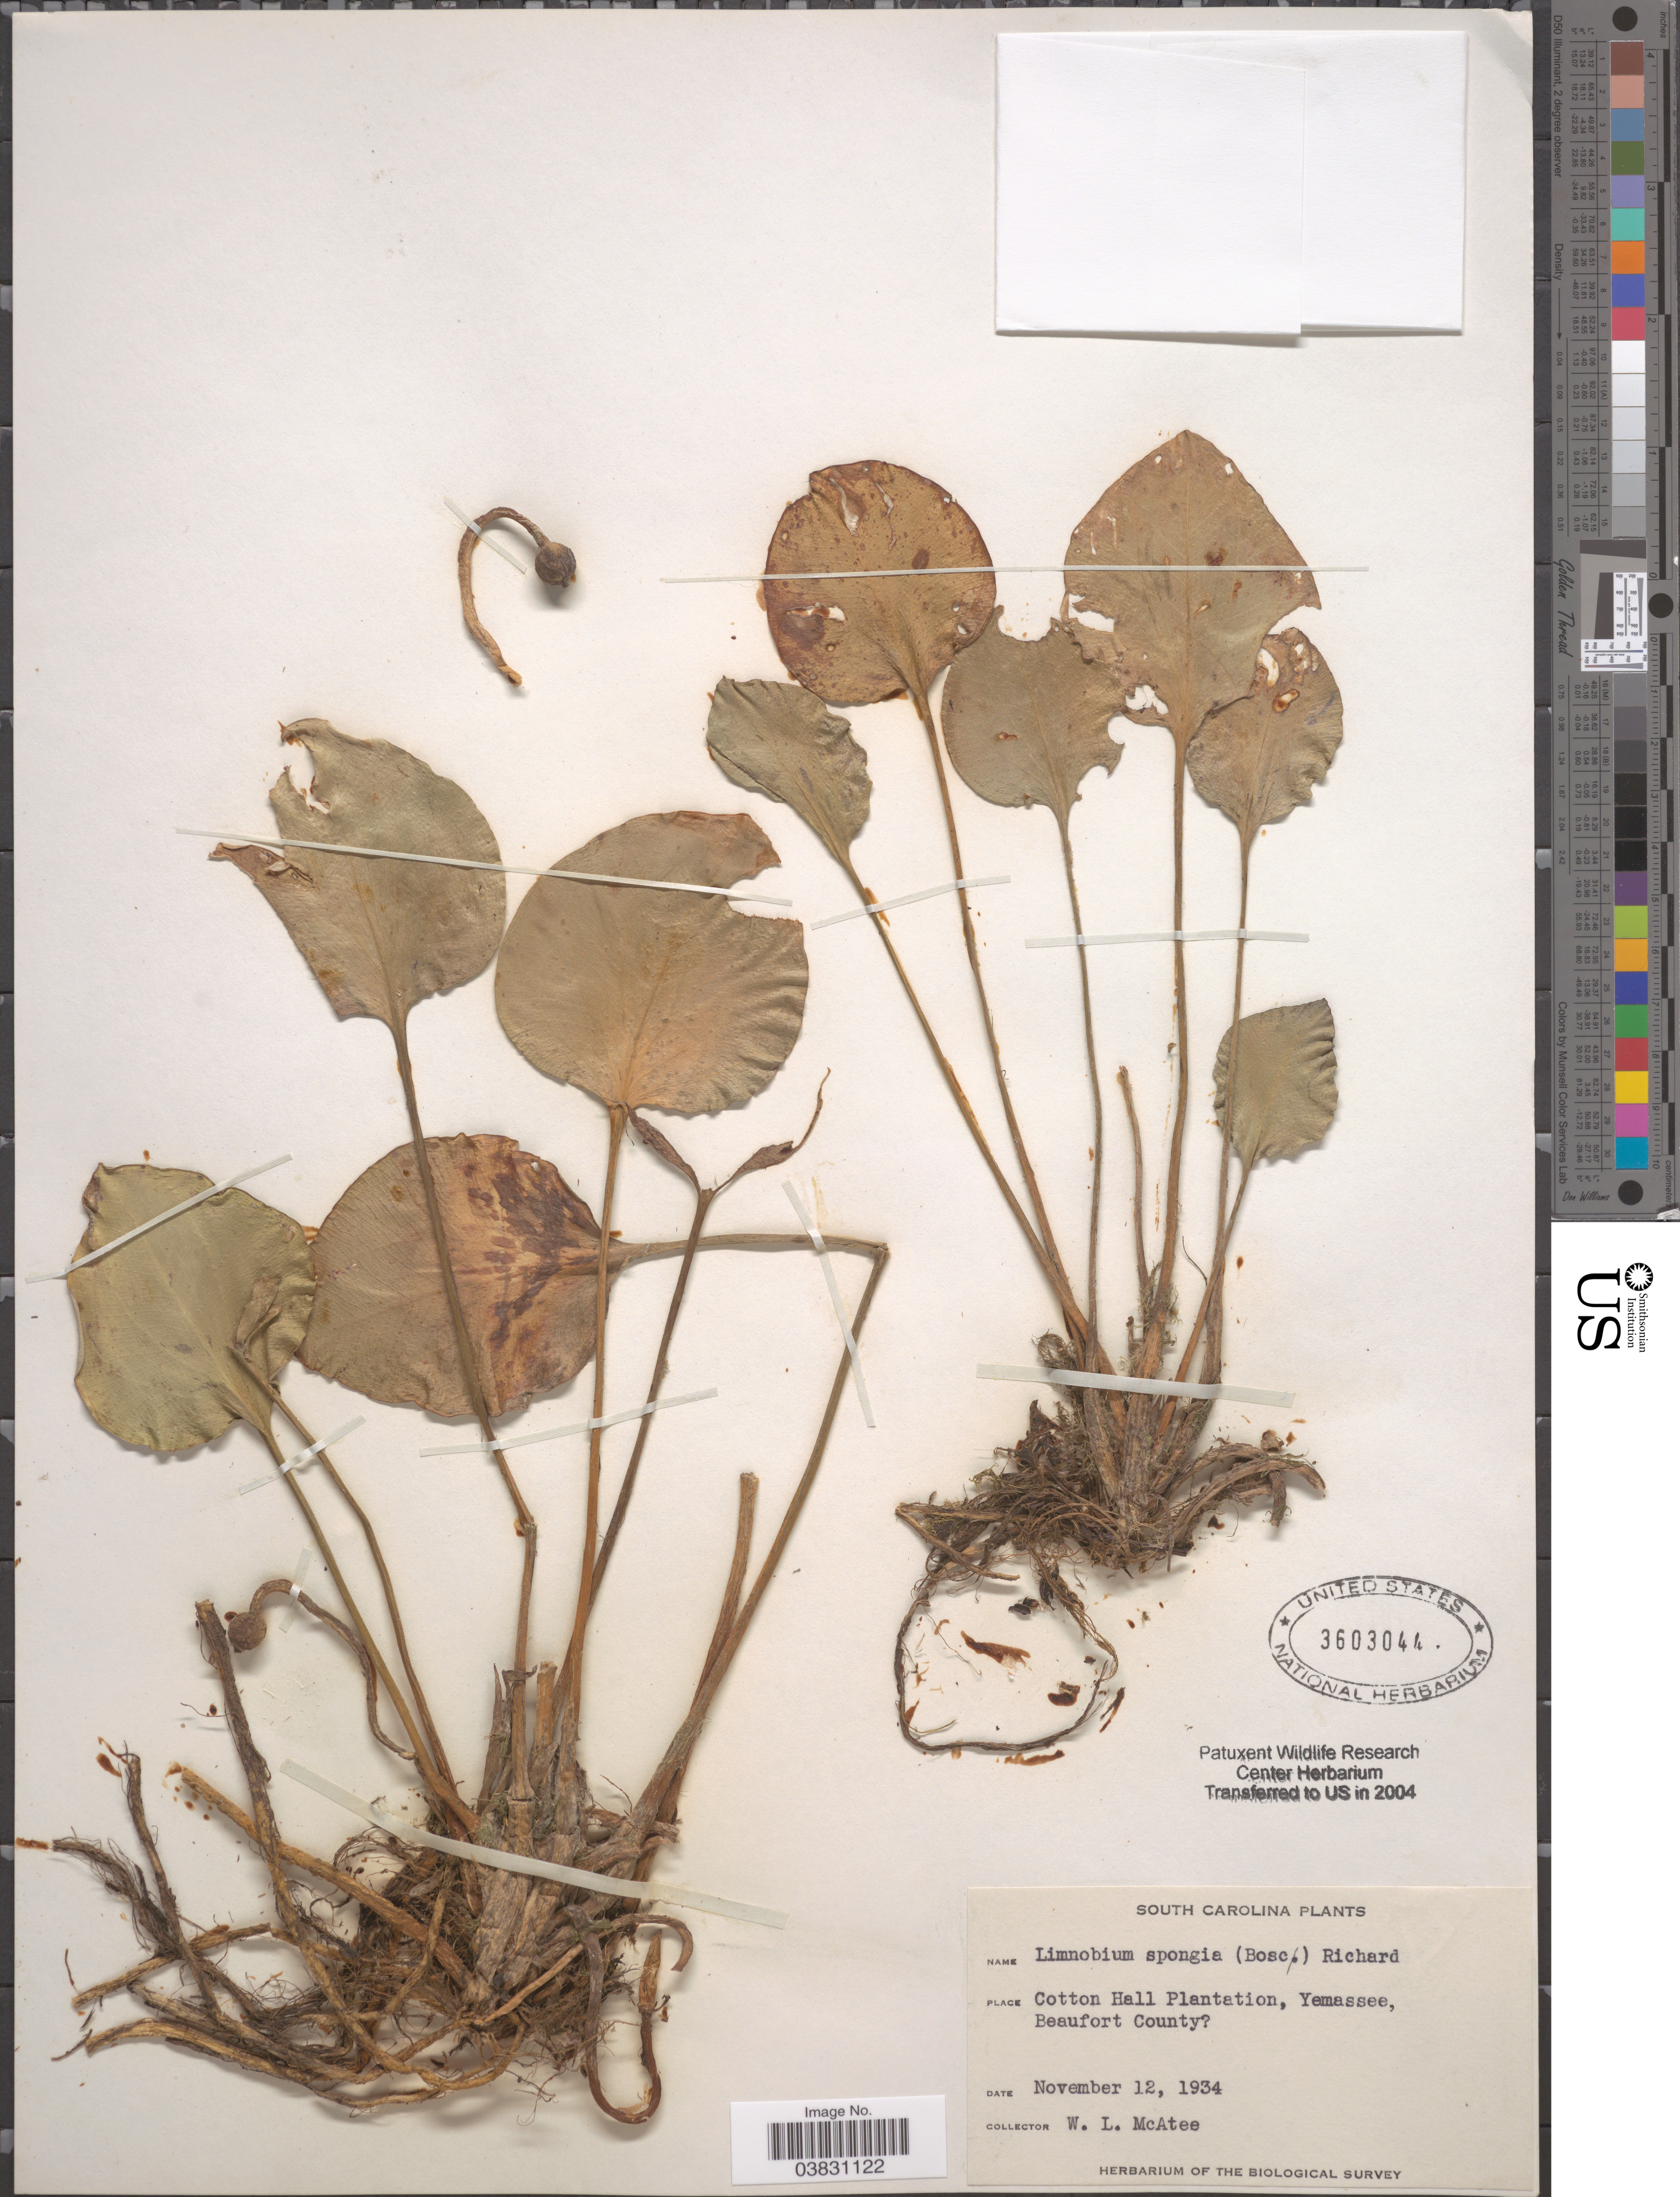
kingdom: Plantae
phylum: Tracheophyta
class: Liliopsida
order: Alismatales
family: Hydrocharitaceae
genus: Limnobium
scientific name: Limnobium spongia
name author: (Bosc) Rich. ex Steud.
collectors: W. McAtee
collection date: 1934-11-12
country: United States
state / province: South Carolina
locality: Cotton Hall Plantation, Yemassee, Beaufort County [unsure placement]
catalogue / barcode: US 3603044